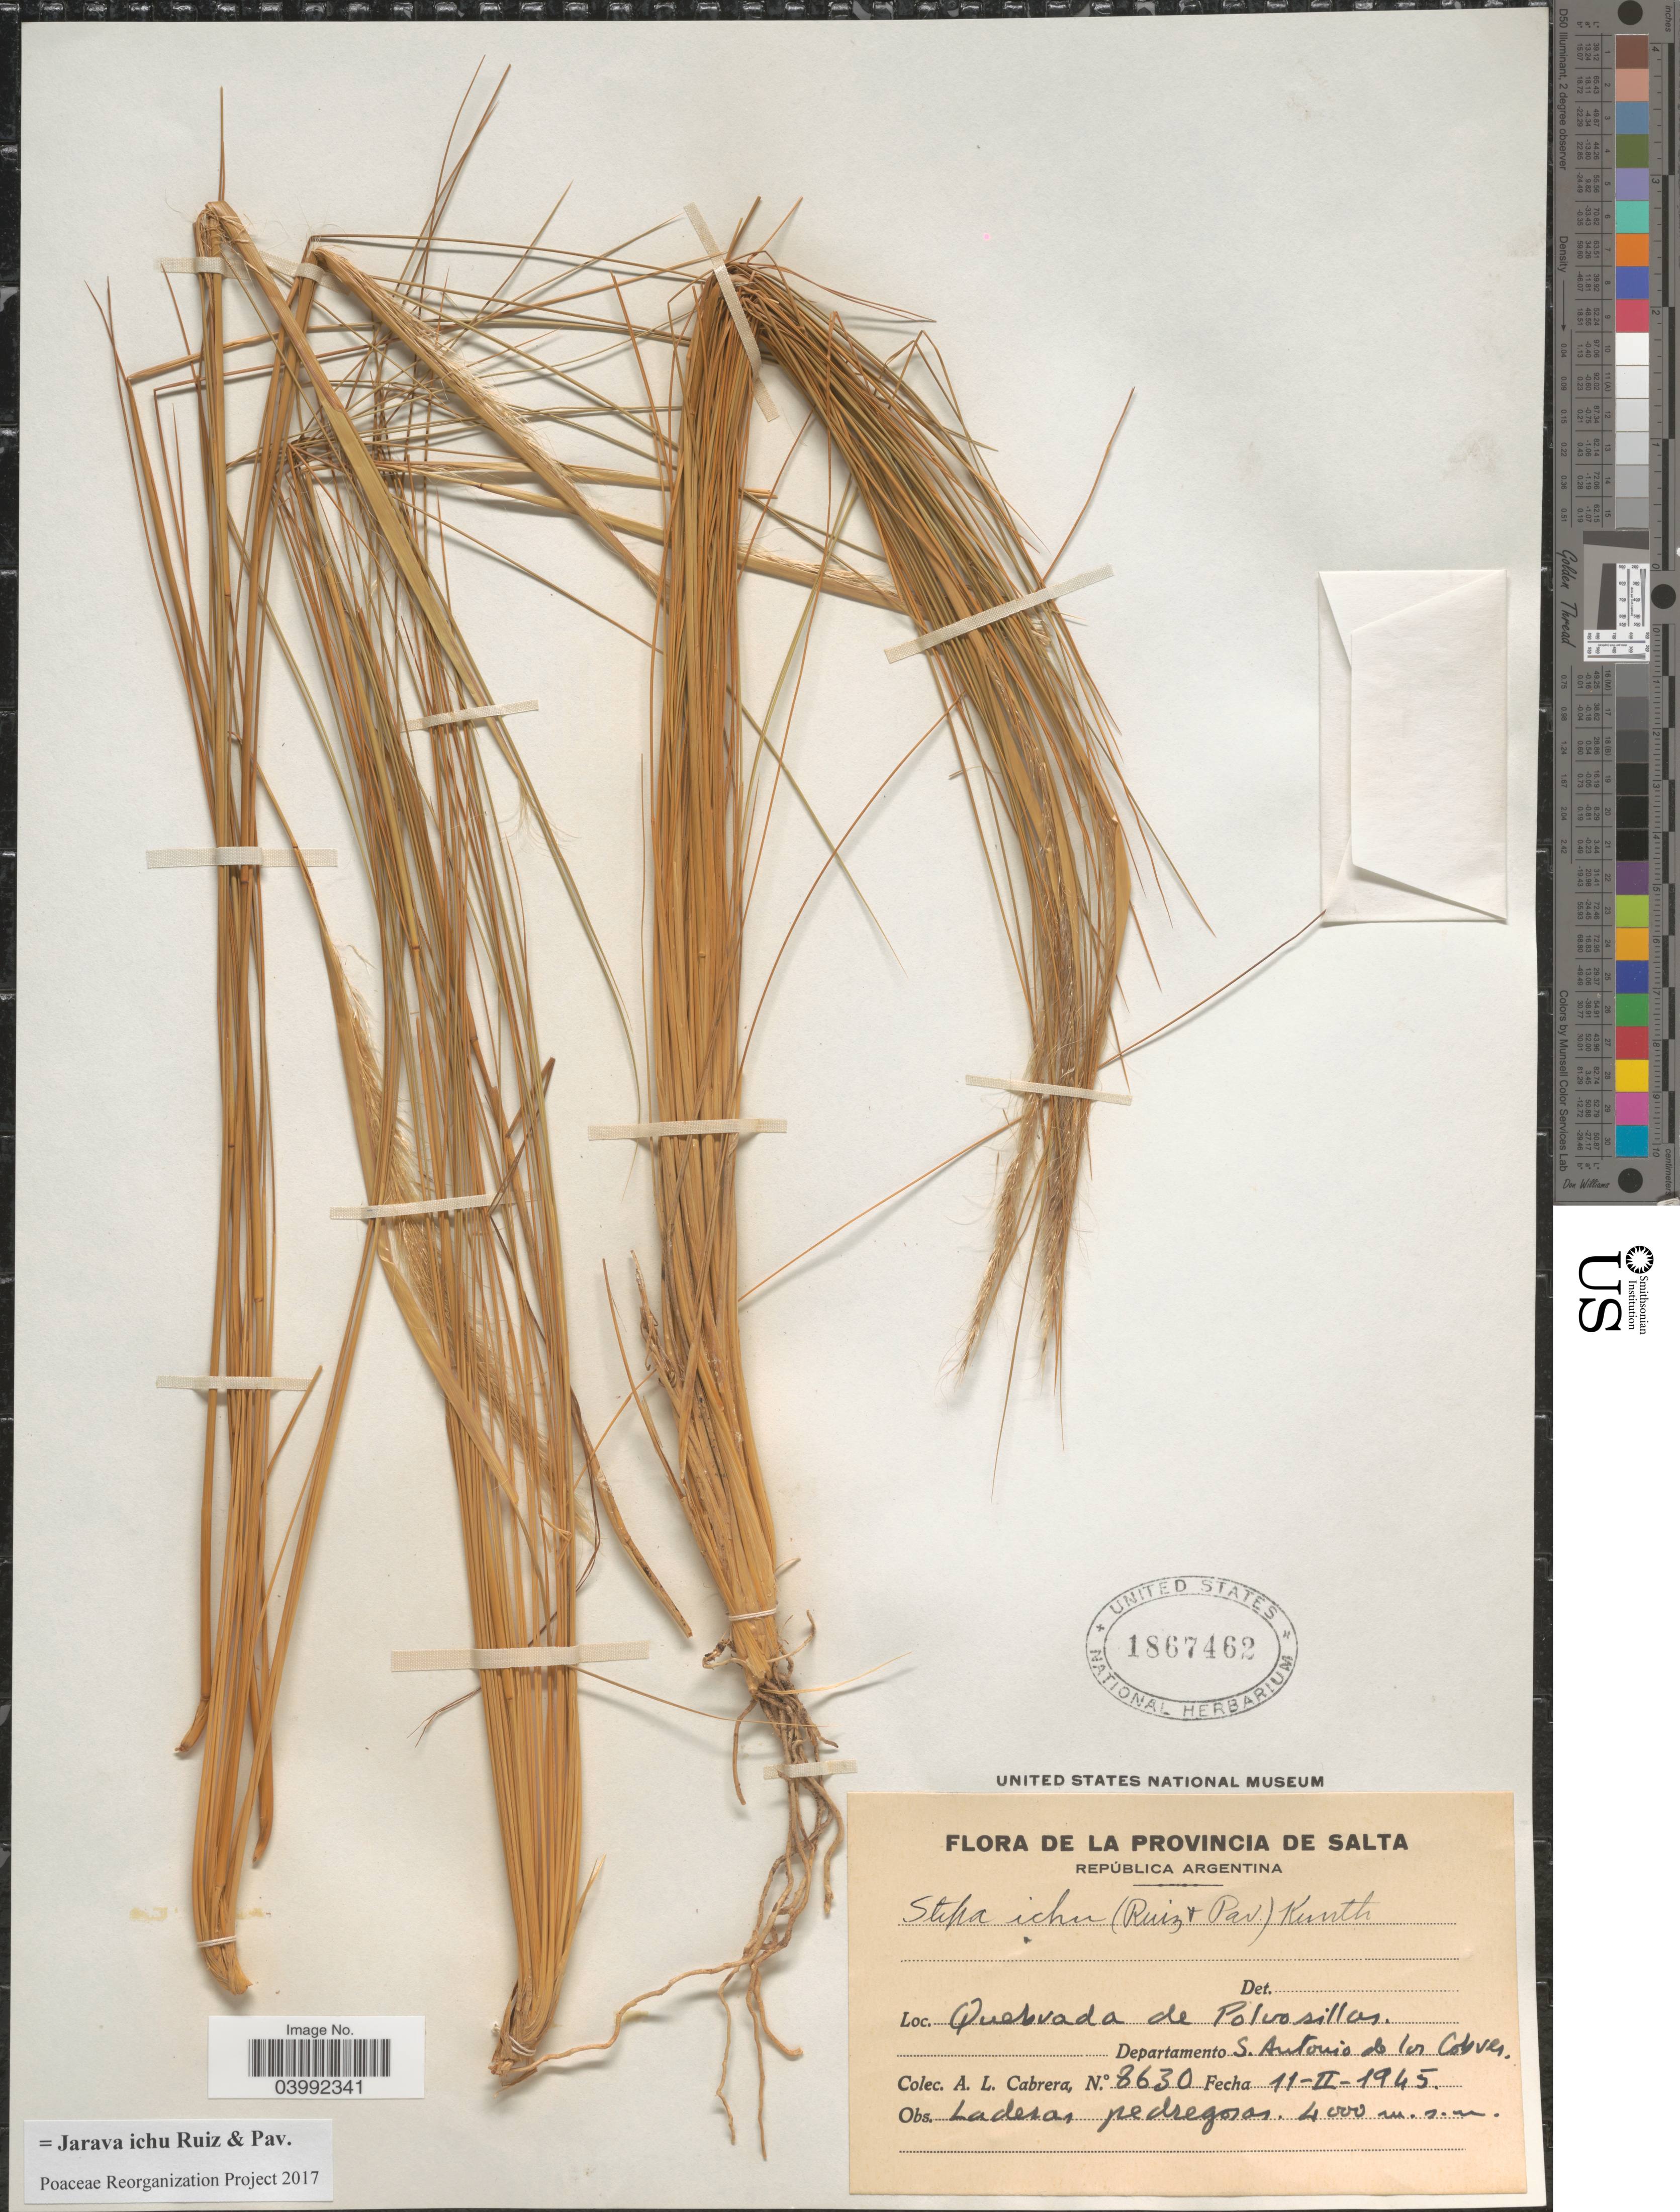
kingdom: Plantae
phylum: Tracheophyta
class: Liliopsida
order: Poales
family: Poaceae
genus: Jarava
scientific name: Jarava ichu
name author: Ruiz & Pav.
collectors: A. L. Cabrera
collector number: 8630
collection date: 1945-02-11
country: Argentina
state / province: Salta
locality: Quebrada de Polvosillos. Departamento S. Antonio de los Cobres.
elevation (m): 4000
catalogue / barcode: US 1867462